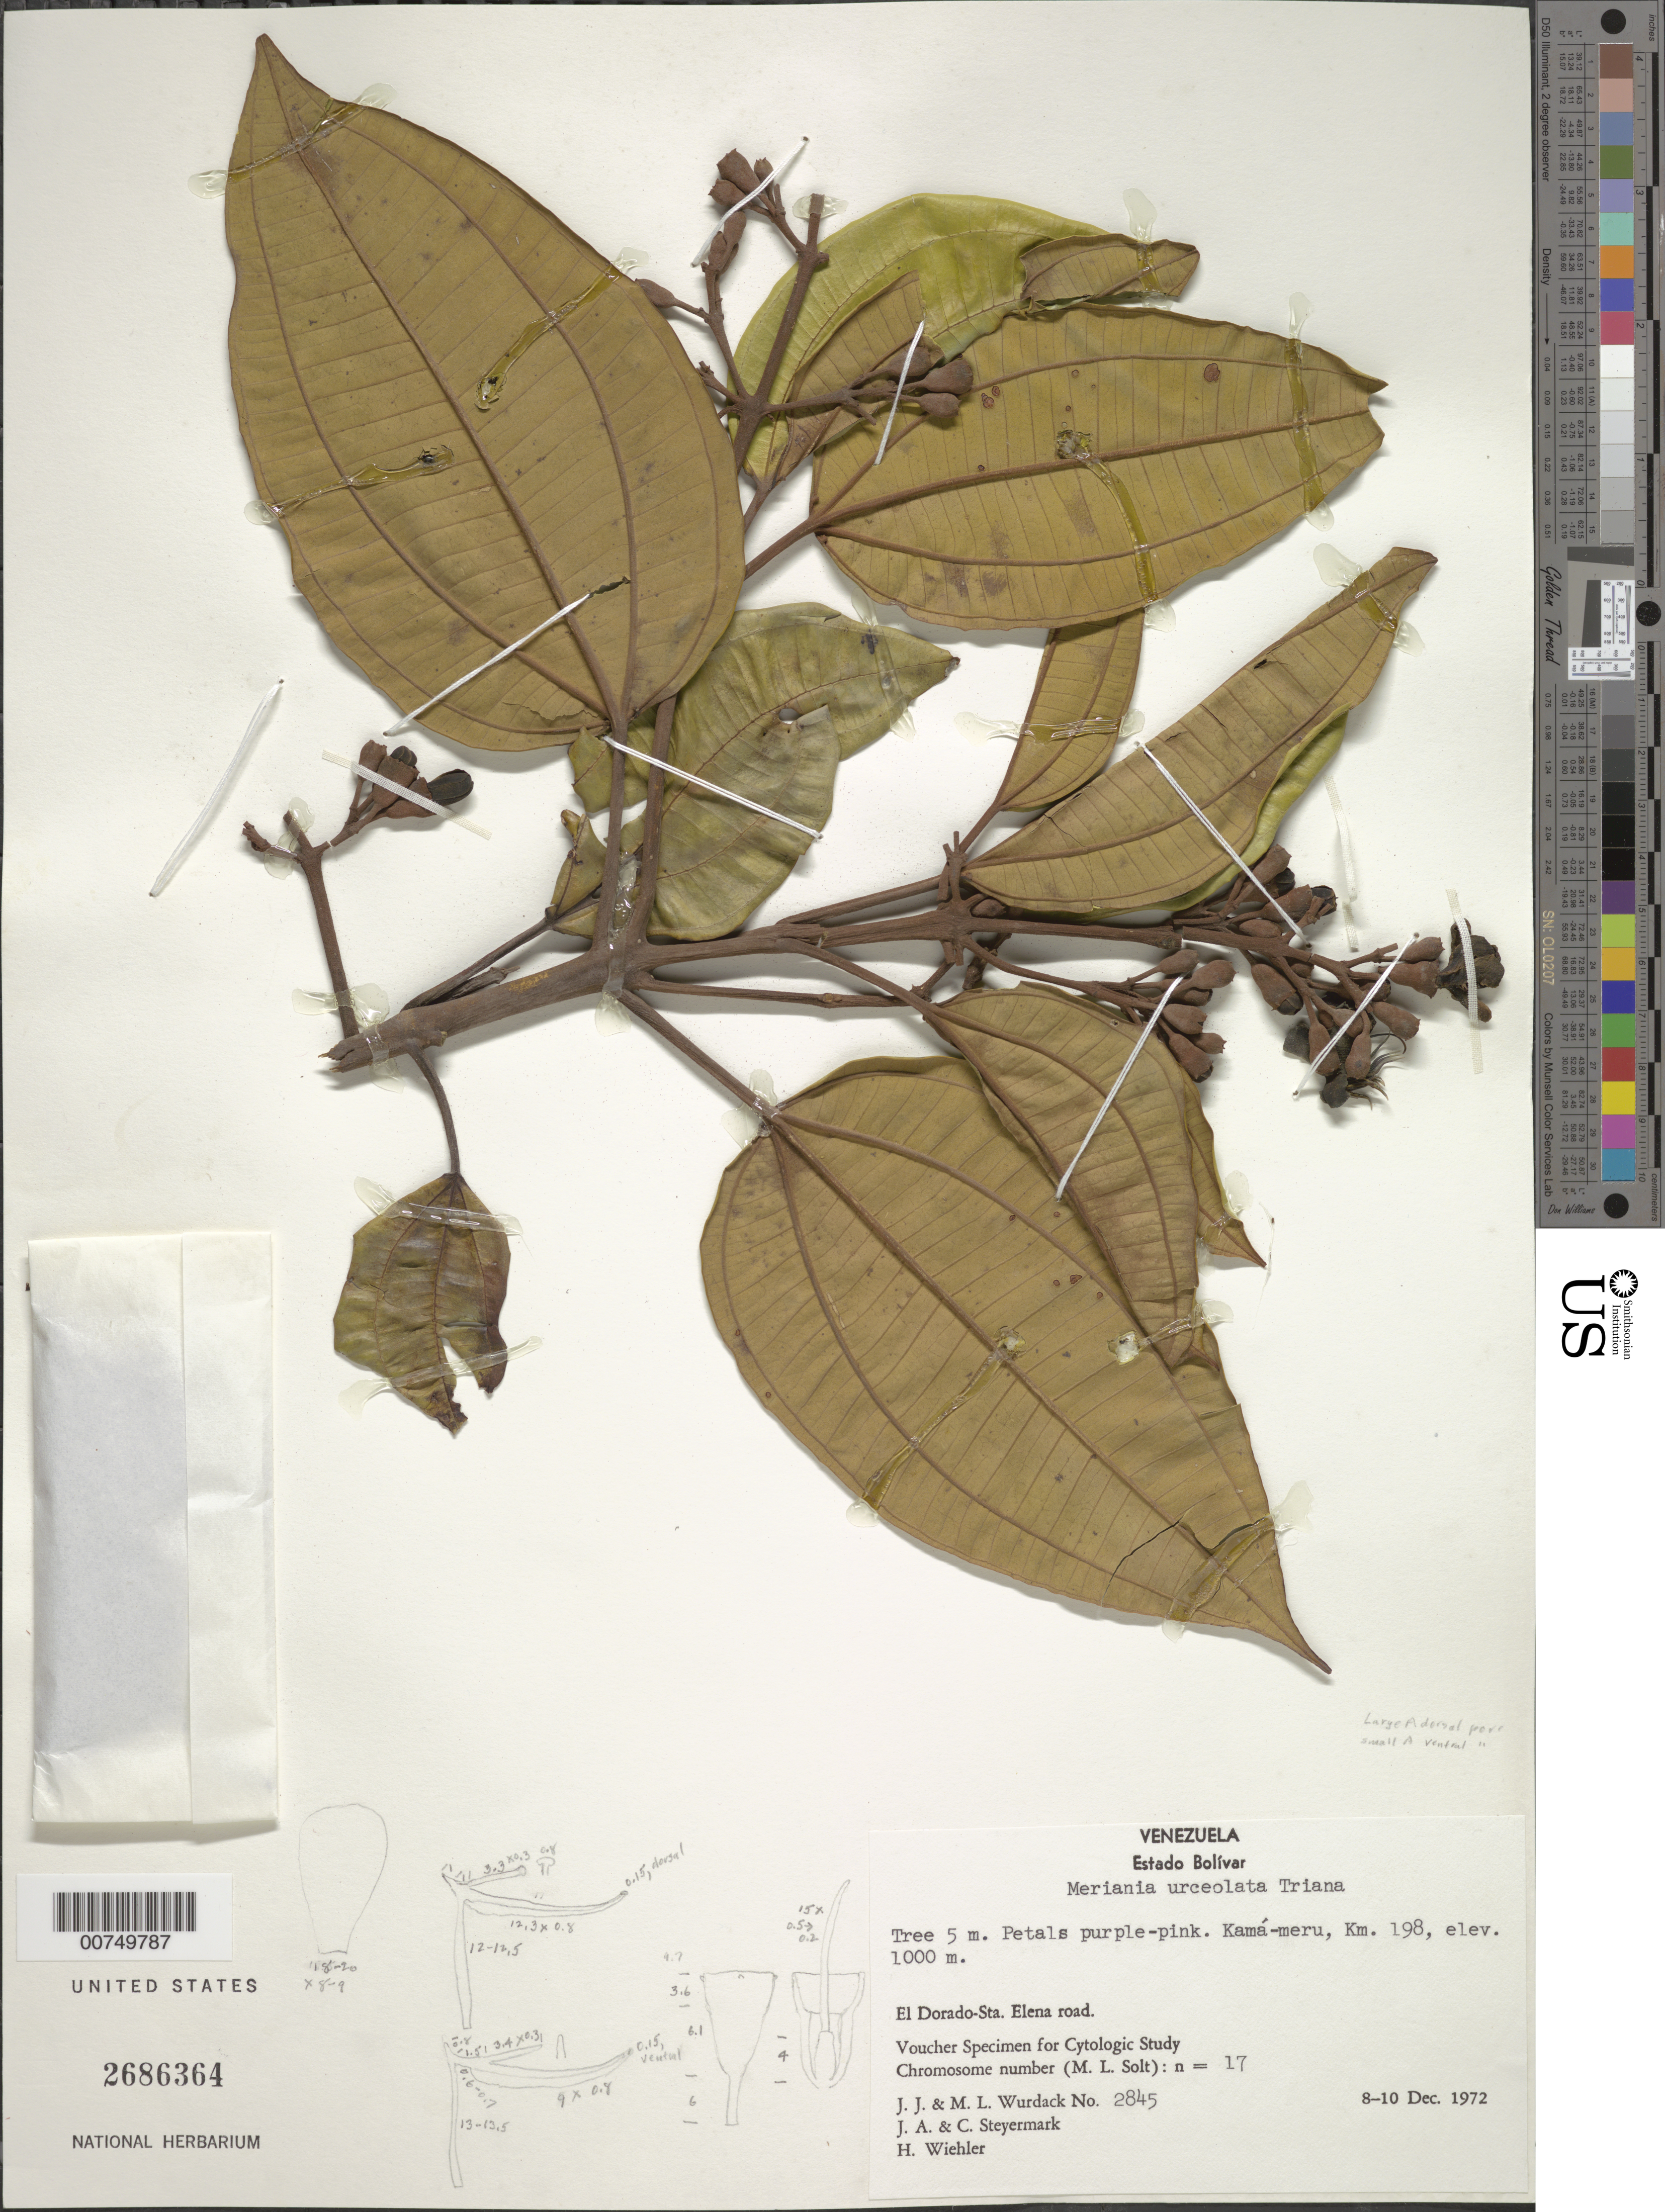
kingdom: Plantae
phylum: Tracheophyta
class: Magnoliopsida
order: Myrtales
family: Melastomataceae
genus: Meriania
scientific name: Meriania urceolata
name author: Triana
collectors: J. J. Wurdack, M. L. Wurdack, J. Steyermark & C. Steyermark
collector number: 2845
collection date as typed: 8-Dec-72 to 10-Dec-72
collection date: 1972-12-08/1972-12-10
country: Venezuela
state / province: Bolívar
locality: El Dorado to Sta. Elena road, near Kama-meru, km 198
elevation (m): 1000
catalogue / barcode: US 2686364